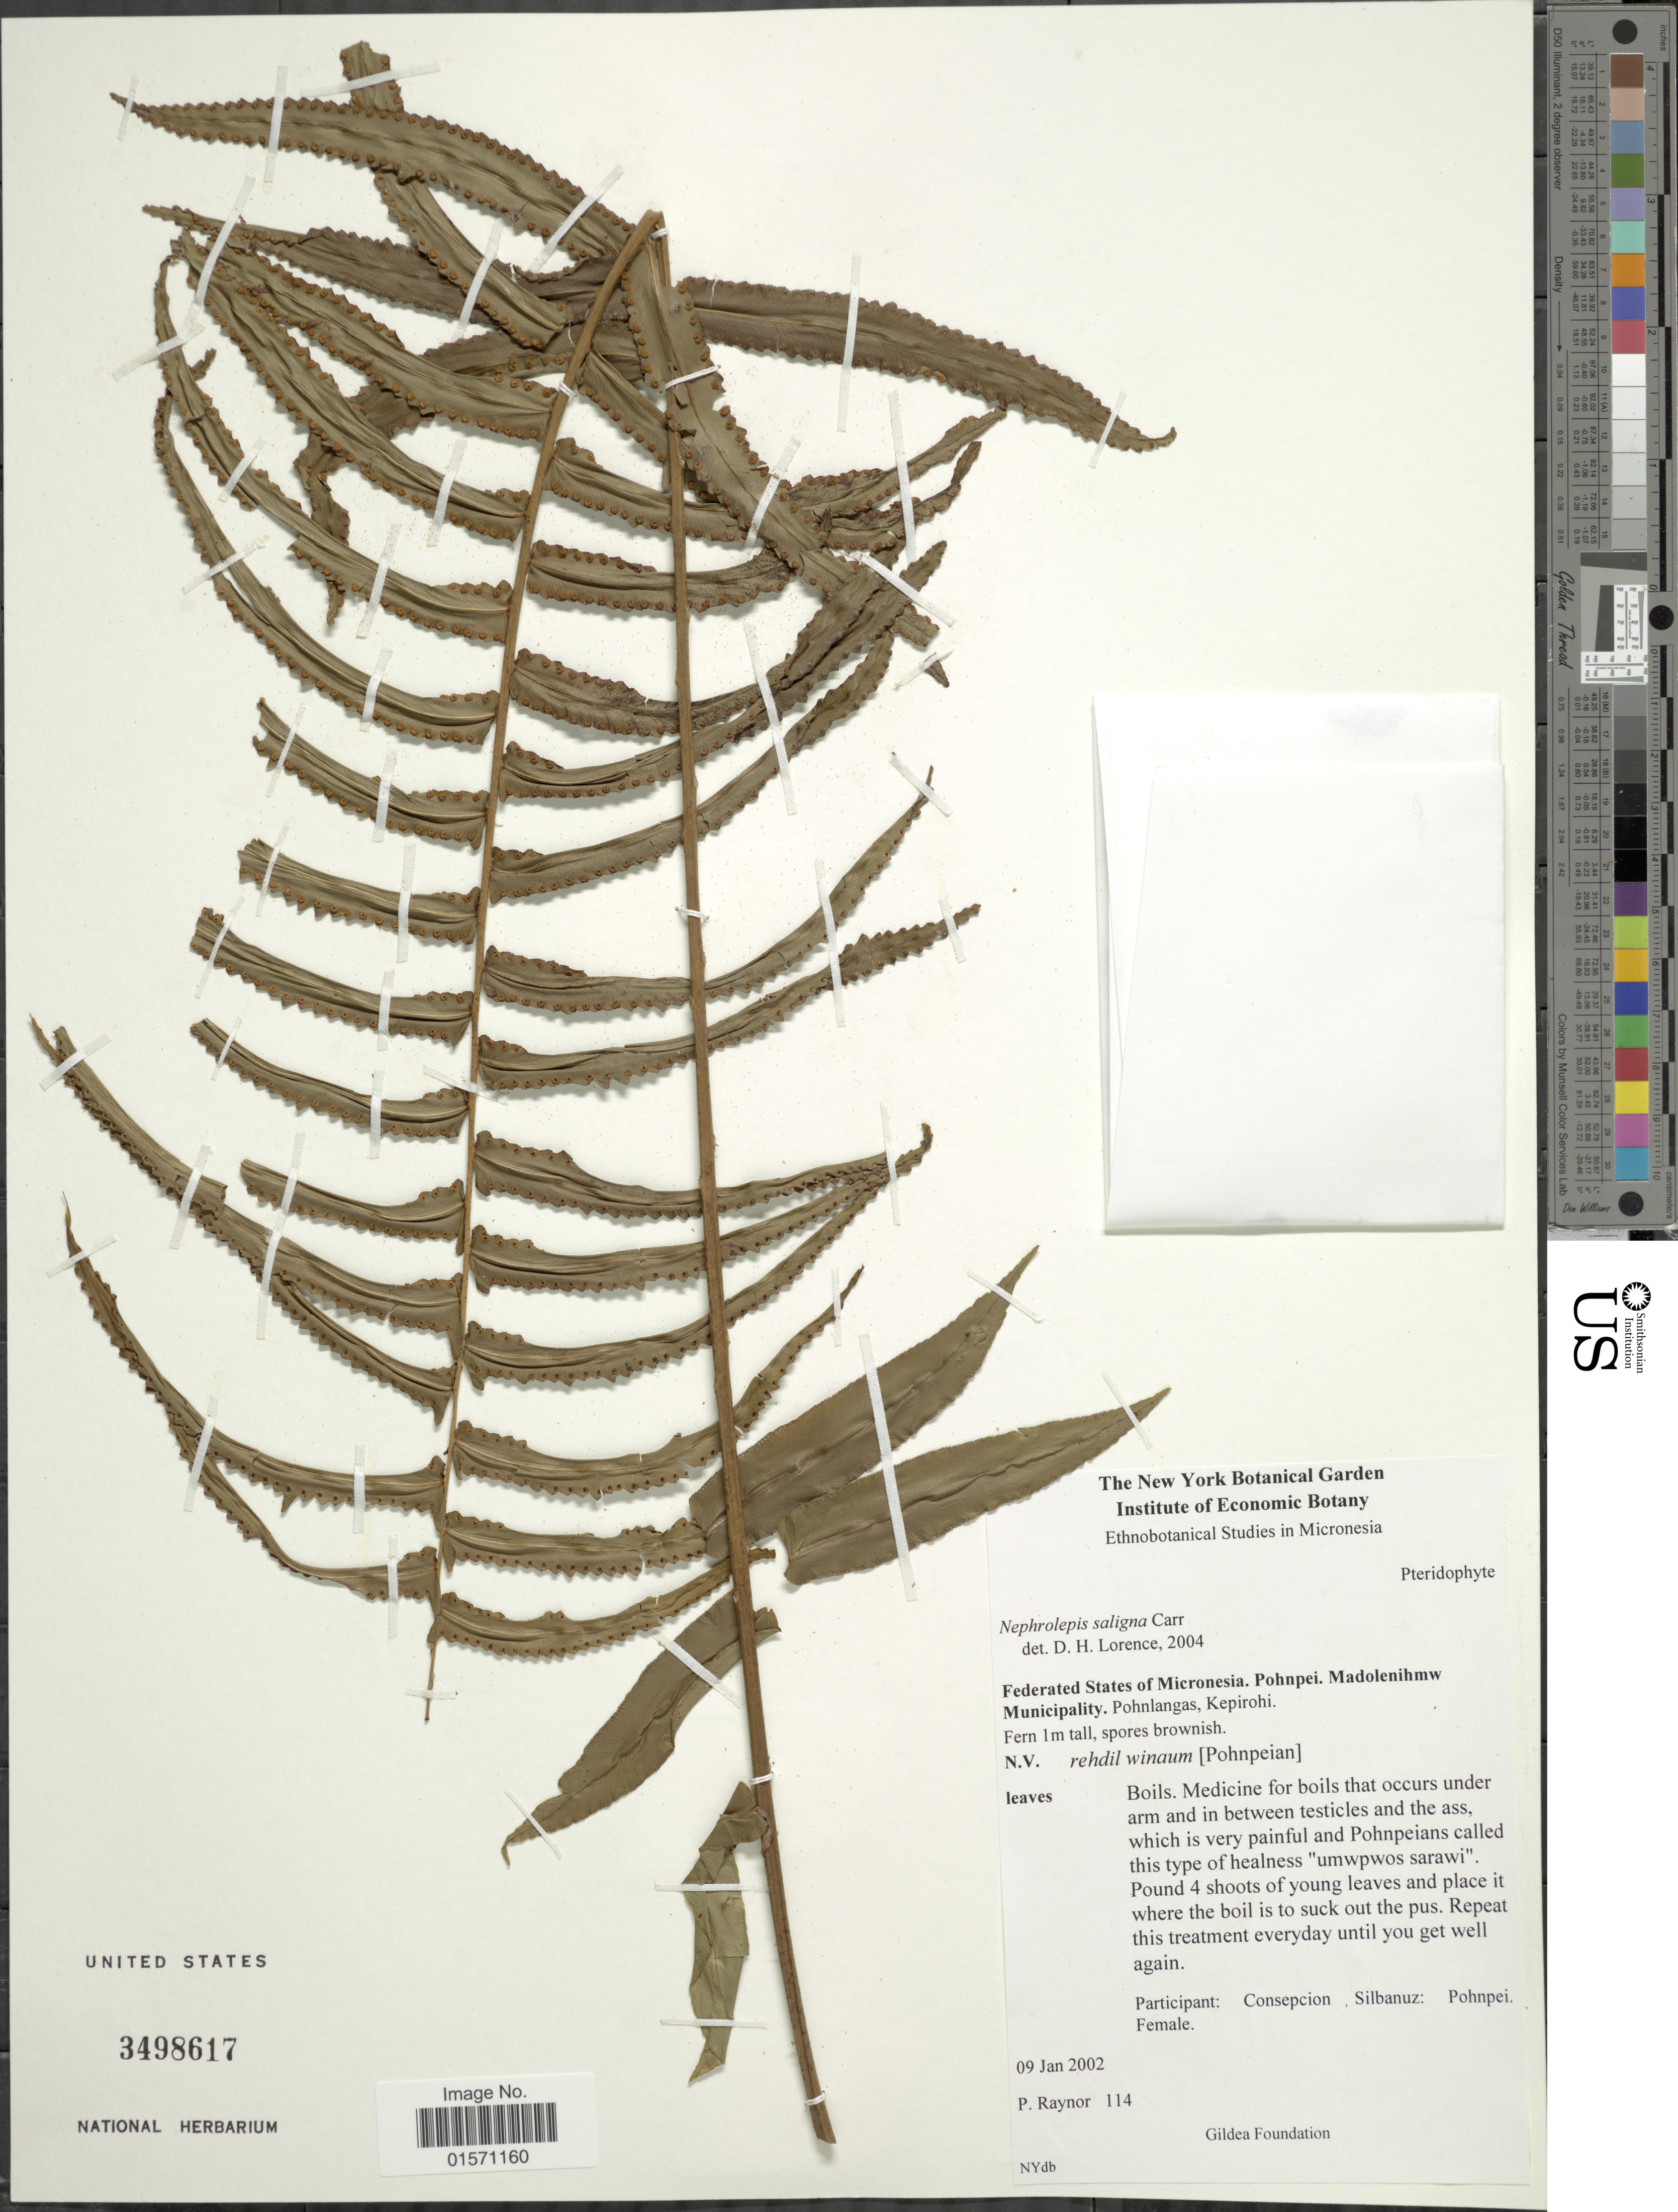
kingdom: Plantae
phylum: Tracheophyta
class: Polypodiopsida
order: Polypodiales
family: Nephrolepidaceae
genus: Nephrolepis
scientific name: Nephrolepis saligna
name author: Cav.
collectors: P. Raynor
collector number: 114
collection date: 2002-01-09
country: Micronesia, Federated States of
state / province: Pohnpei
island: Pohnpei [Ponape]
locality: Madolenihmw Municipality, Pohnlangas, Kepirohi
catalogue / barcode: US 3498617